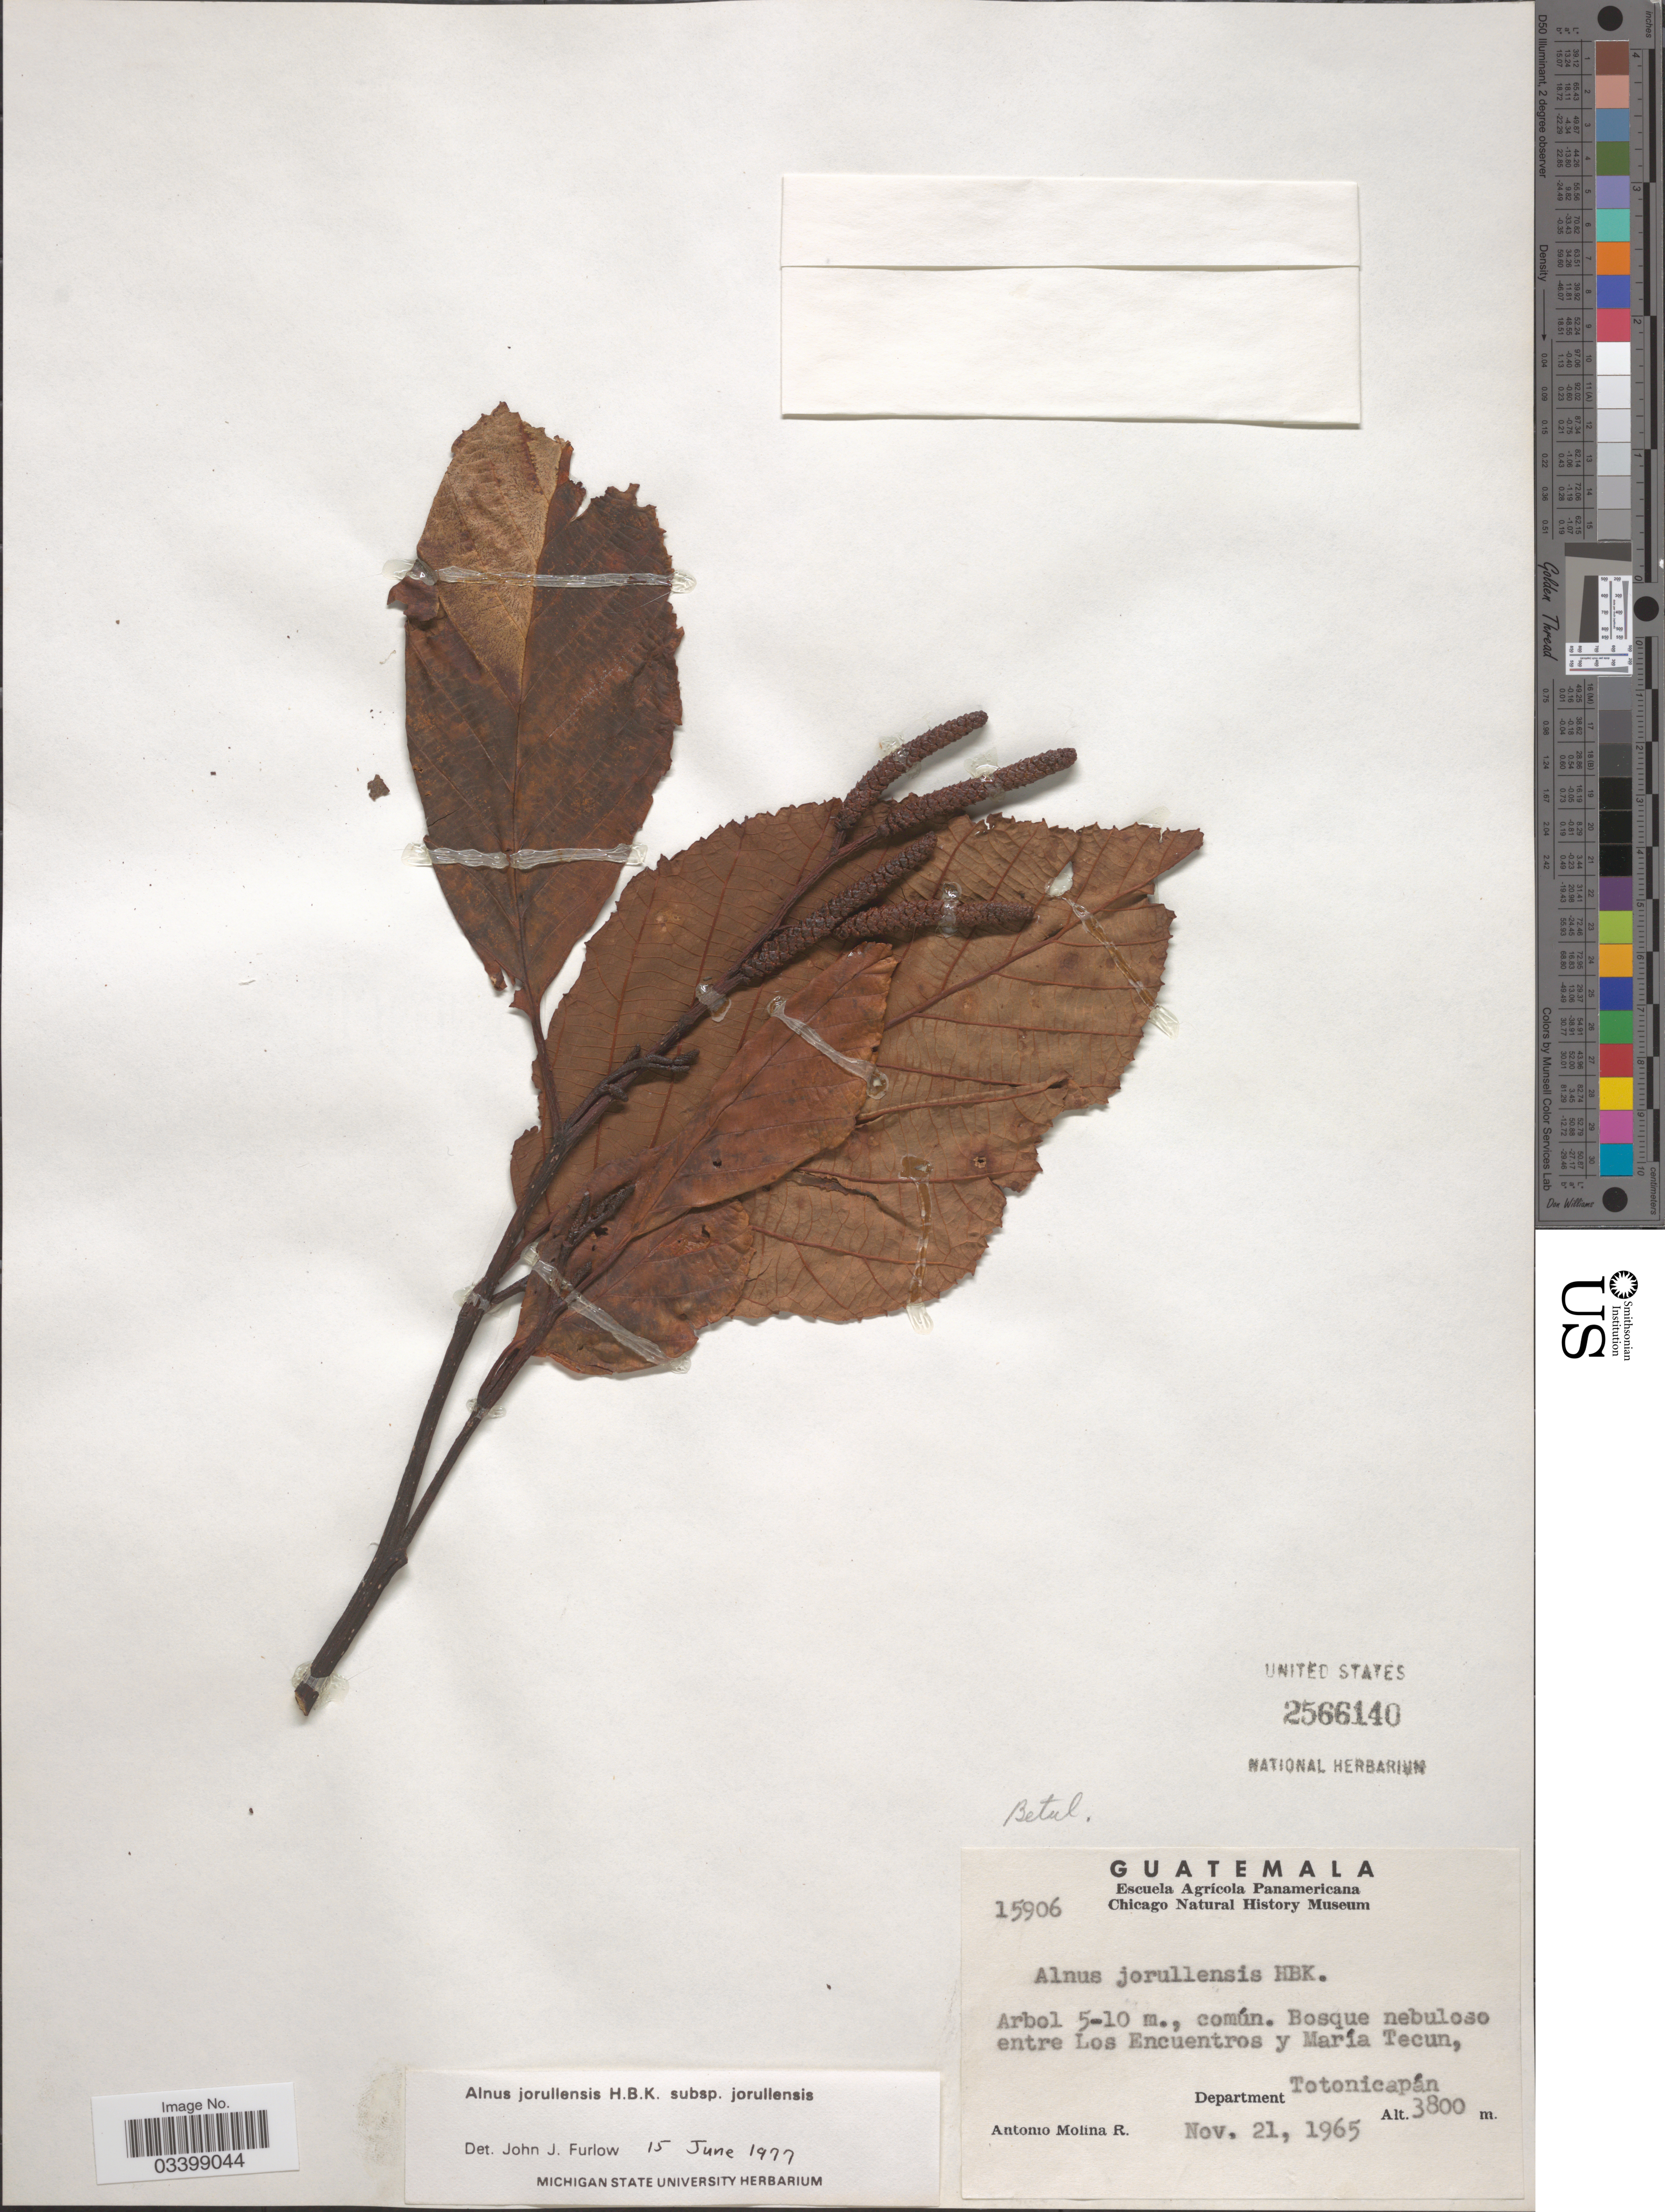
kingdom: Plantae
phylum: Tracheophyta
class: Magnoliopsida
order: Fagales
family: Betulaceae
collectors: A. Molina R.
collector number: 15906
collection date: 1965-11-21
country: Guatemala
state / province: Totonicapan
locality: Bosque nebulos entre Los Encuentros y María Tecun, Department Totonicapán.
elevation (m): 3800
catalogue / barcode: US 2566140